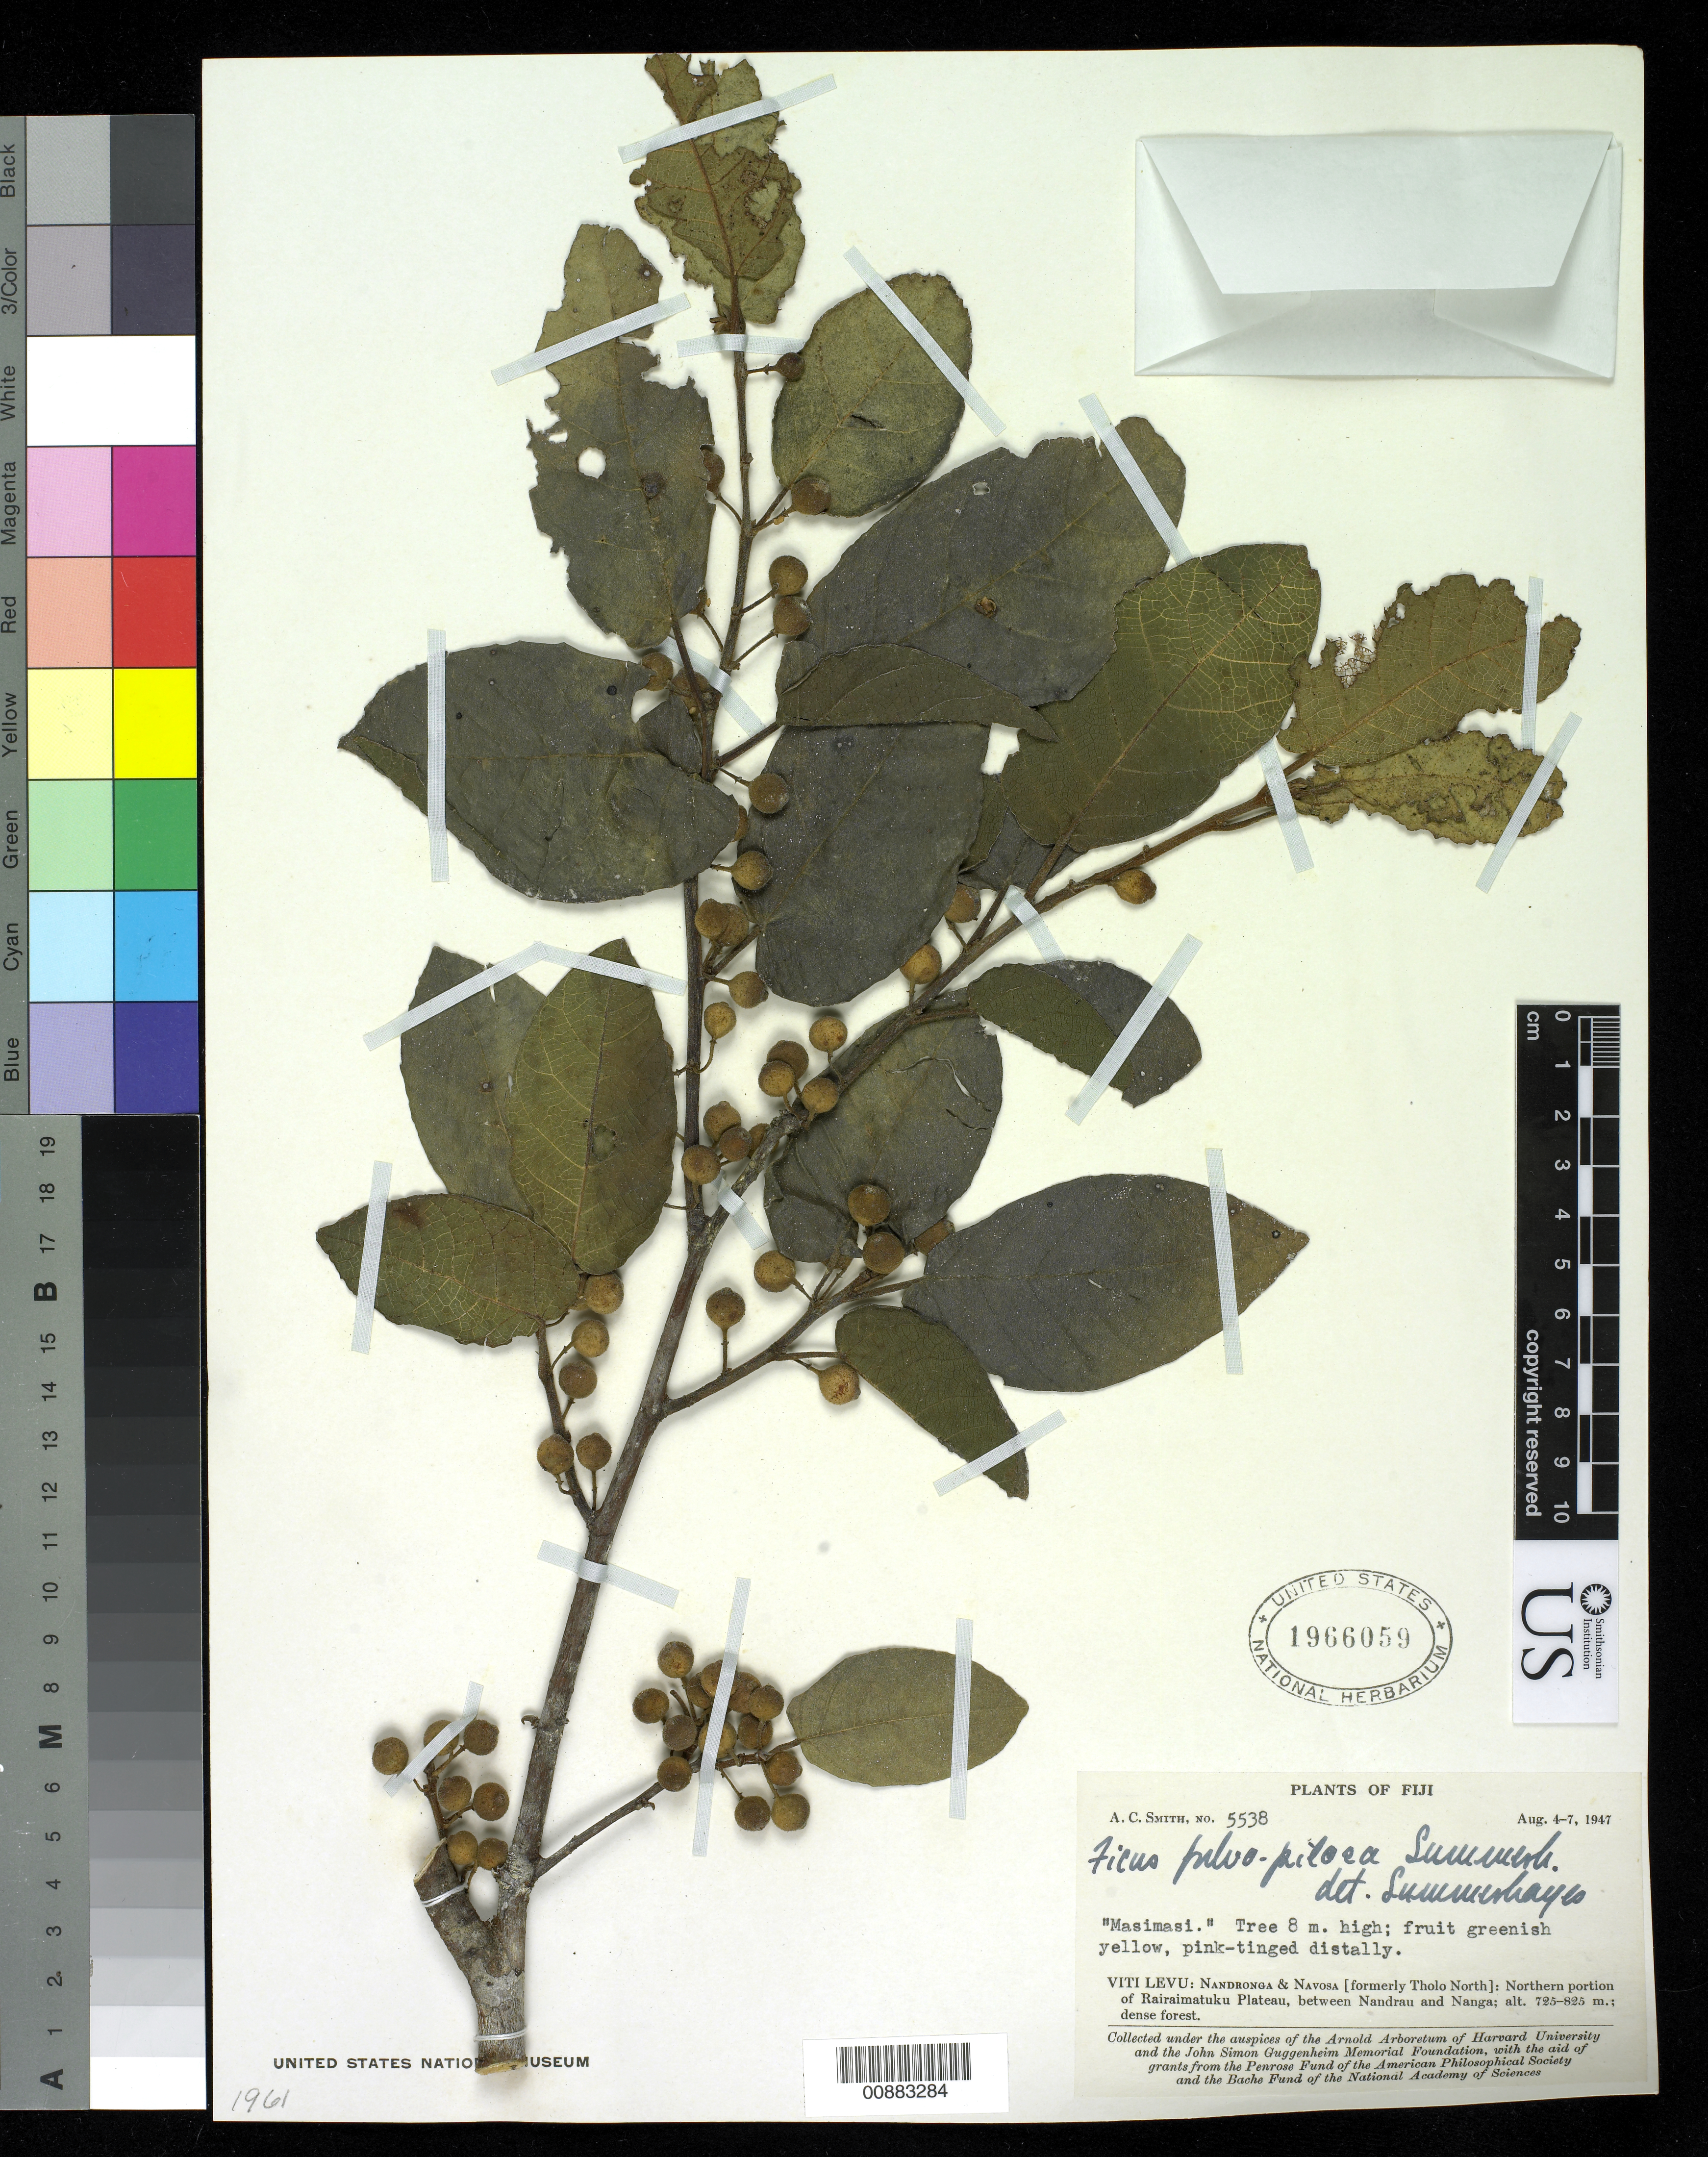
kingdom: Plantae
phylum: Tracheophyta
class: Magnoliopsida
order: Rosales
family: Moraceae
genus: Ficus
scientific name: Ficus fulvopilosa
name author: Summerh.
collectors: C. A. Smith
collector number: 5538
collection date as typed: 04 Aug 1947 to 07 Aug 1947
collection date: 1947-08-04/1947-08-07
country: Fiji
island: Viti Levu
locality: Nandronga & Navosa (formerly Tholo North); Northern portion of Rairaimatuku Plateau, between Nandrau and Nanga.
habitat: Dense forest.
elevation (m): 725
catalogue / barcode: US 1966059